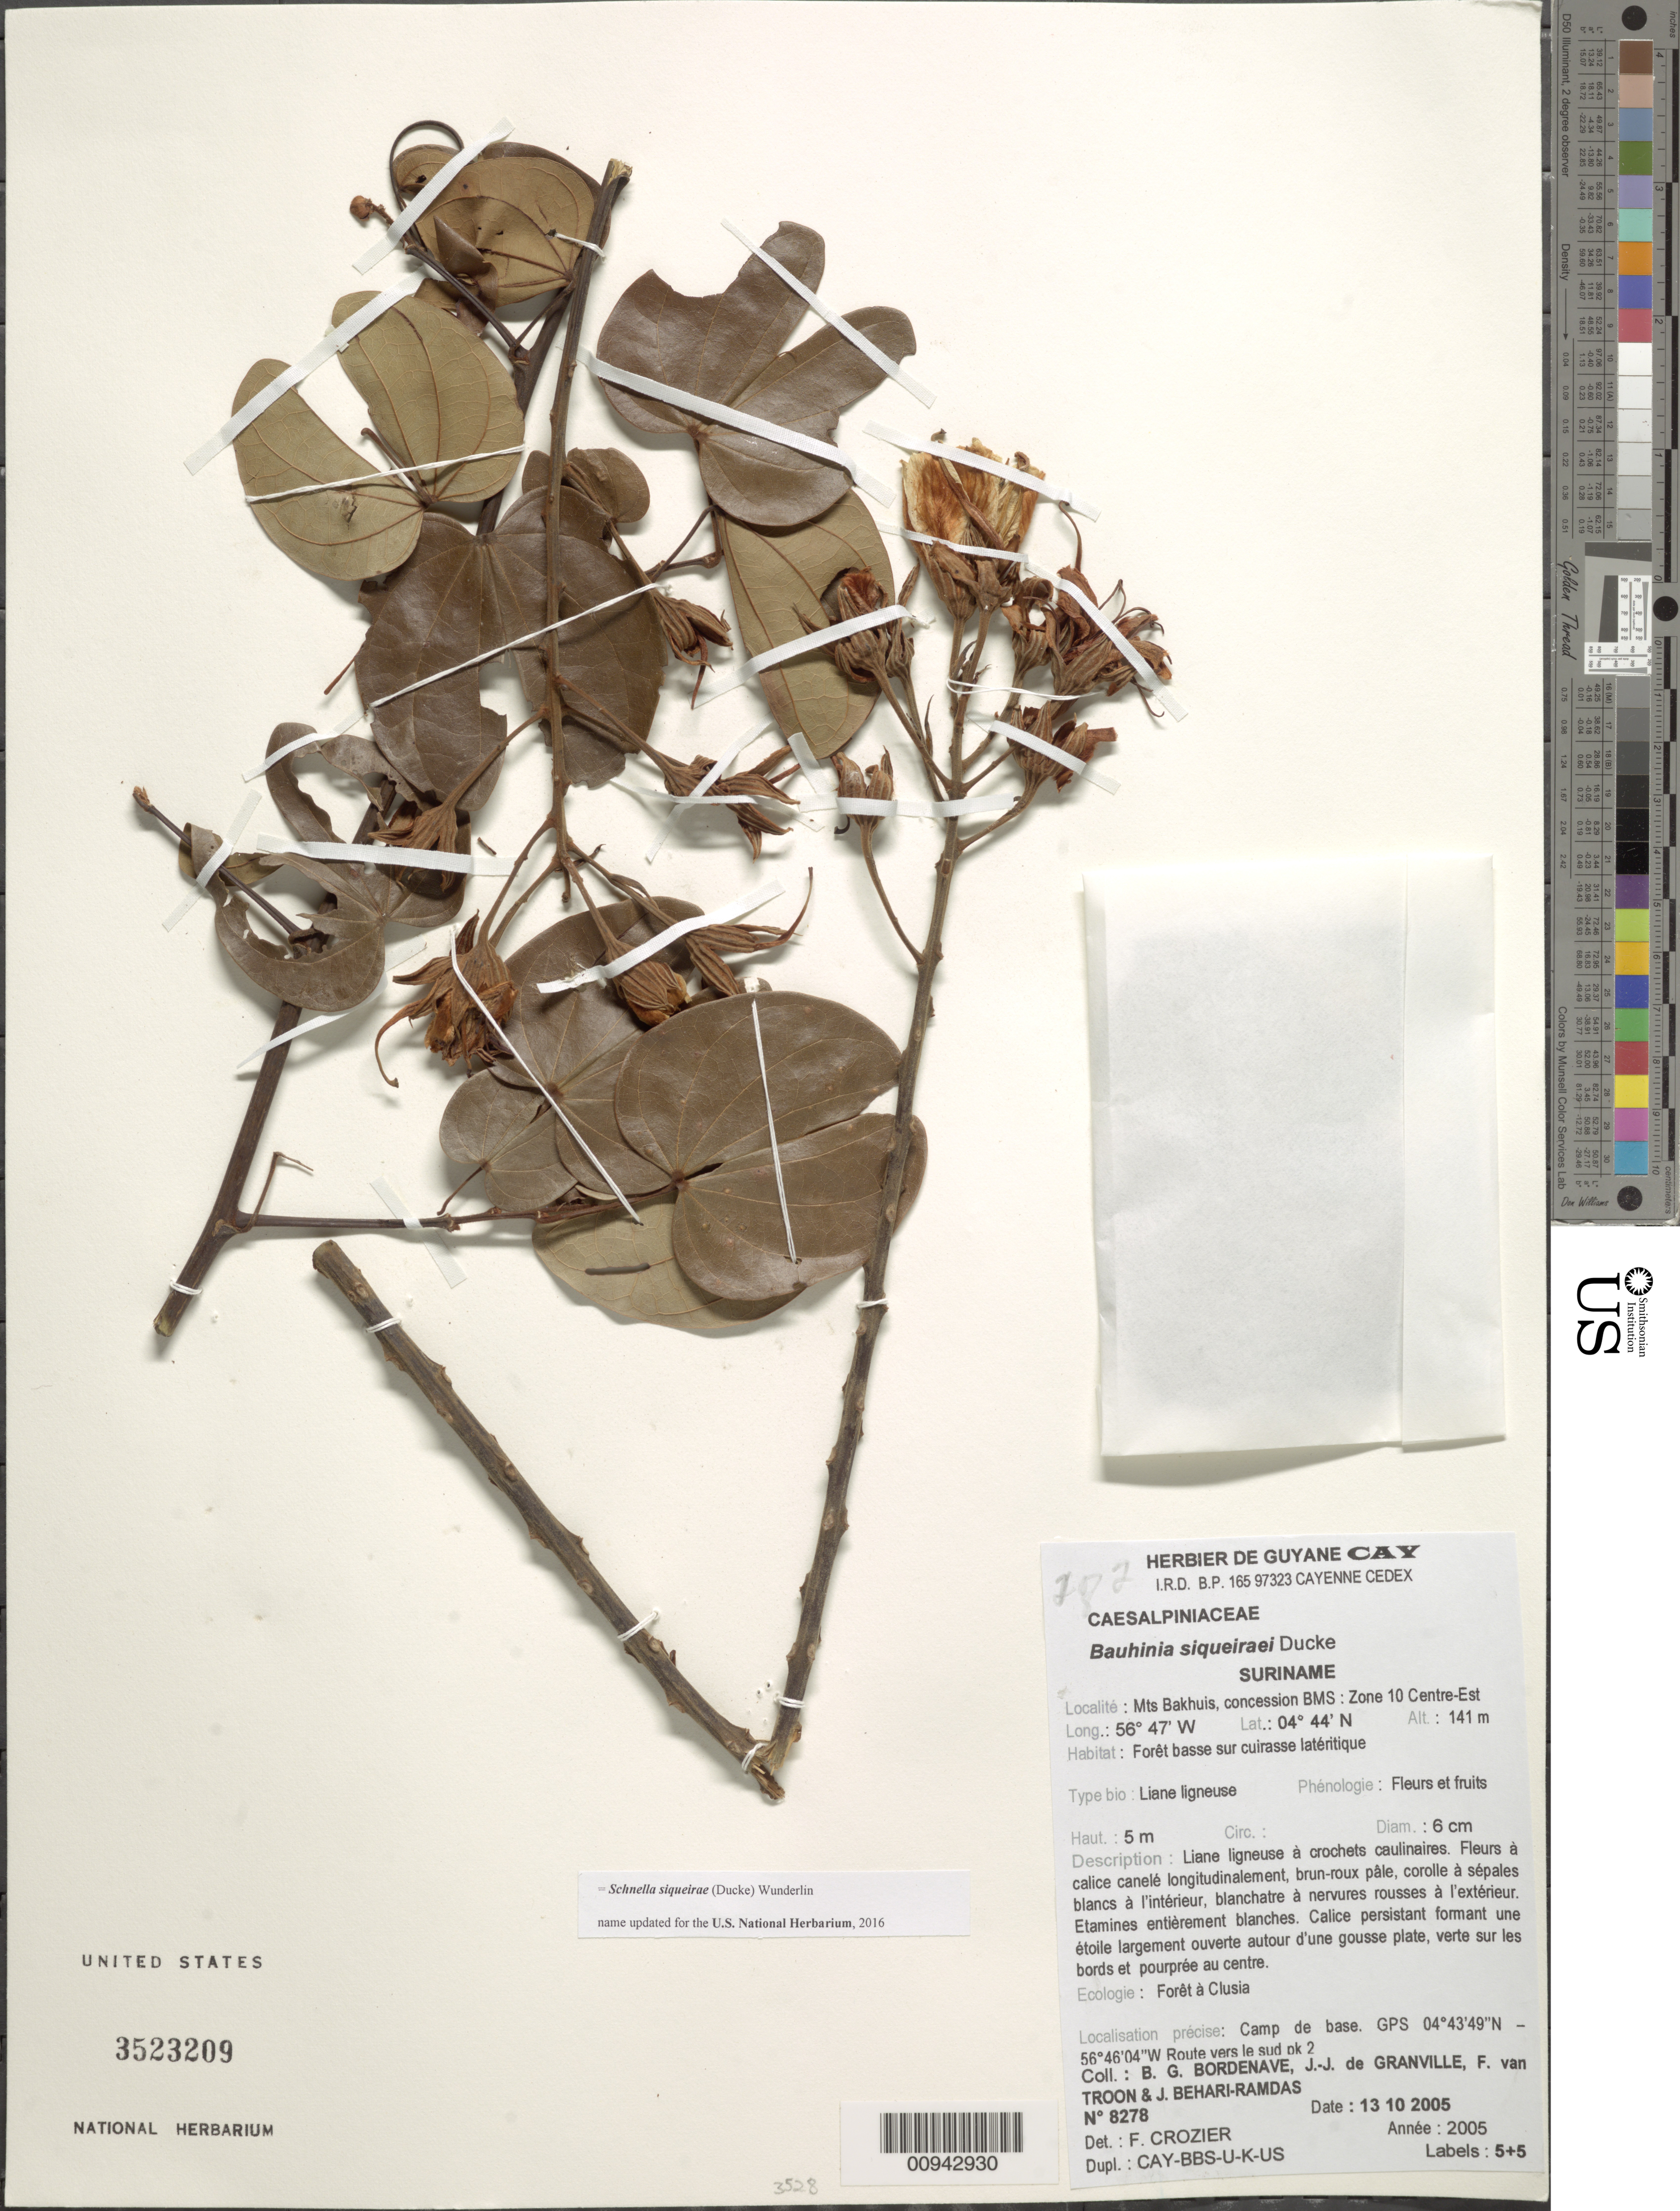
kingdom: Plantae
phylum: Tracheophyta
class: Magnoliopsida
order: Fabales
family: Fabaceae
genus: Schnella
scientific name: Schnella siqueirae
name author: (Ducke) Wunderlin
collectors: B. Bordenave, J.-J. de Granville, F. Van Troon & J. Behari-Ramdas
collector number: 8278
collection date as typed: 13-Oct-05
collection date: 2005-10-13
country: Suriname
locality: Mts Bakhuis, concession BMS: Zone 10 Centre-Est. Camp de base. Route vers le sud pk 2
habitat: Foret basse sur cuirasse lateritique. Foret a Clusia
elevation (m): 141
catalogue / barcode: US 3523209